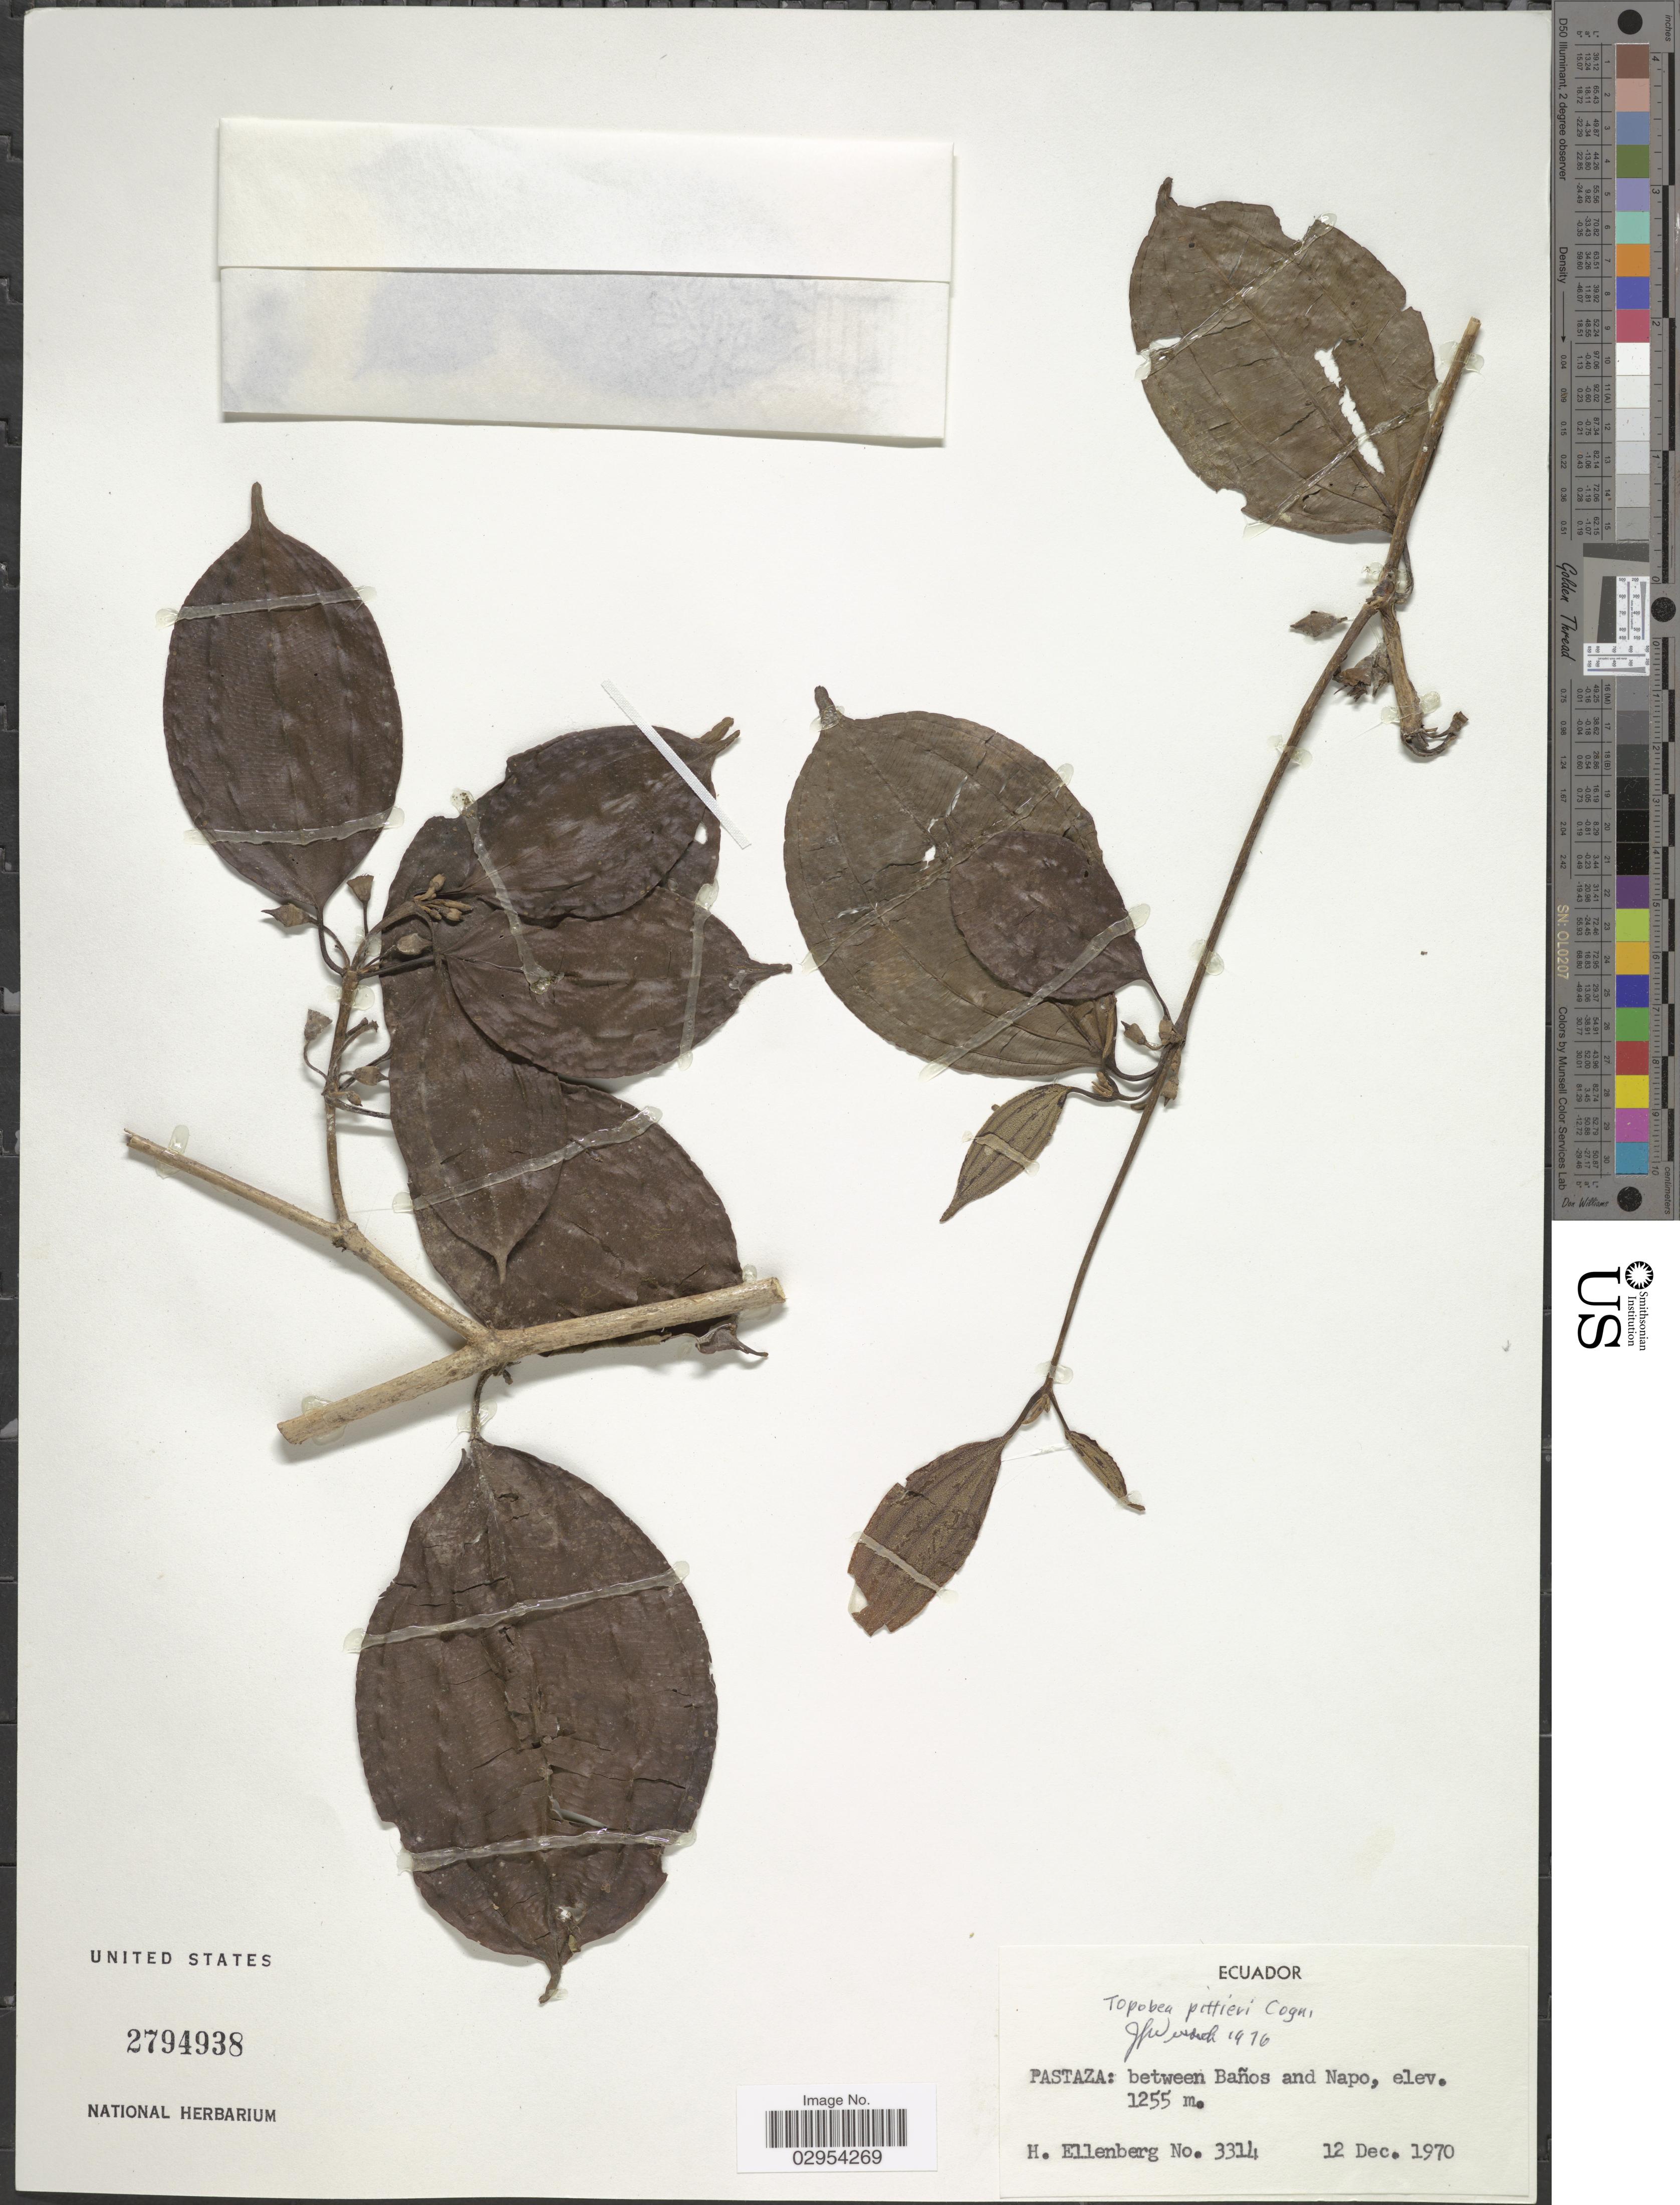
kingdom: Plantae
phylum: Tracheophyta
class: Magnoliopsida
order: Myrtales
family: Melastomataceae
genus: Topobea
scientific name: Topobea pittieri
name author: Cogn.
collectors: H. Ellenberg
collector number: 3314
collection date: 1970-12-12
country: Ecuador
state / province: Pastaza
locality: Between Baños and Napo.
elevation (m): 1255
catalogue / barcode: US 2794938